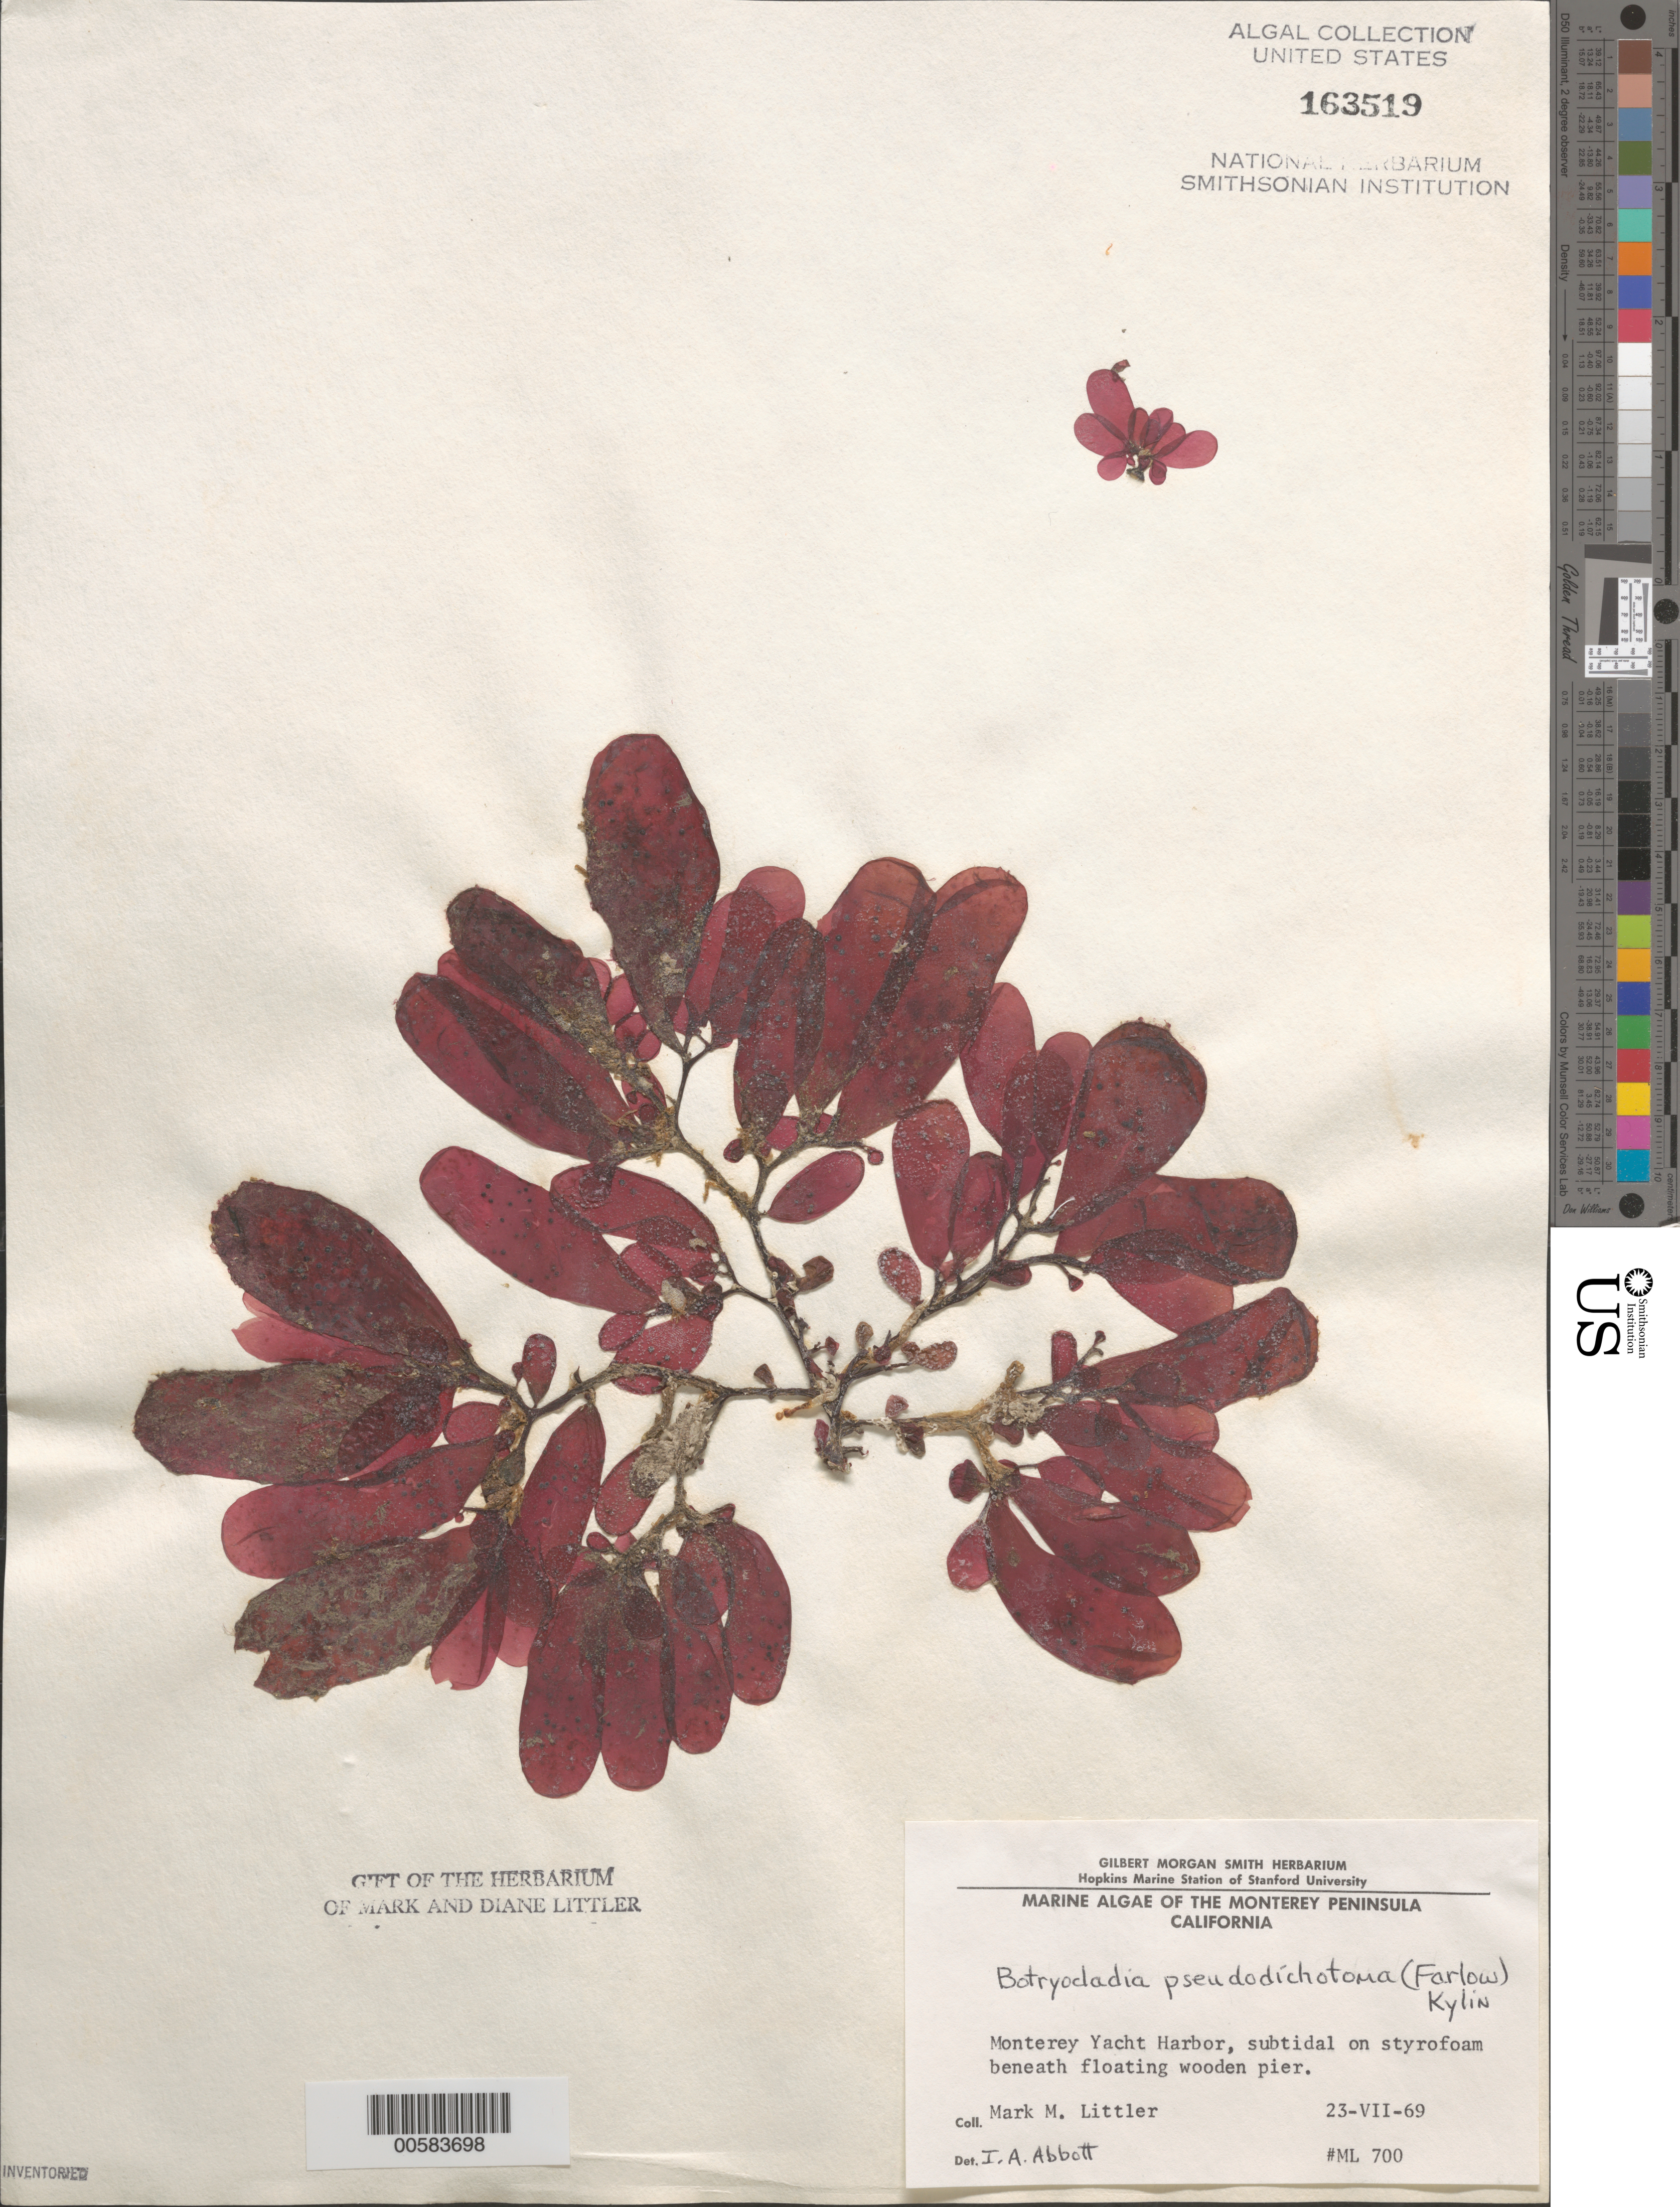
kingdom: Plantae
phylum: Rhodophyta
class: Florideophyceae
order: Rhodymeniales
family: Rhodymeniaceae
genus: Botryocladia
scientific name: Botryocladia pseudodichotoma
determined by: Abbott, Isabella A.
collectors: M. M. Littler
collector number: ML 700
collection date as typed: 23 Jul 1969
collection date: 1969-07-23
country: United States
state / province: California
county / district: Monterey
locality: Monterey Yacht Harbor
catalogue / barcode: US 163519